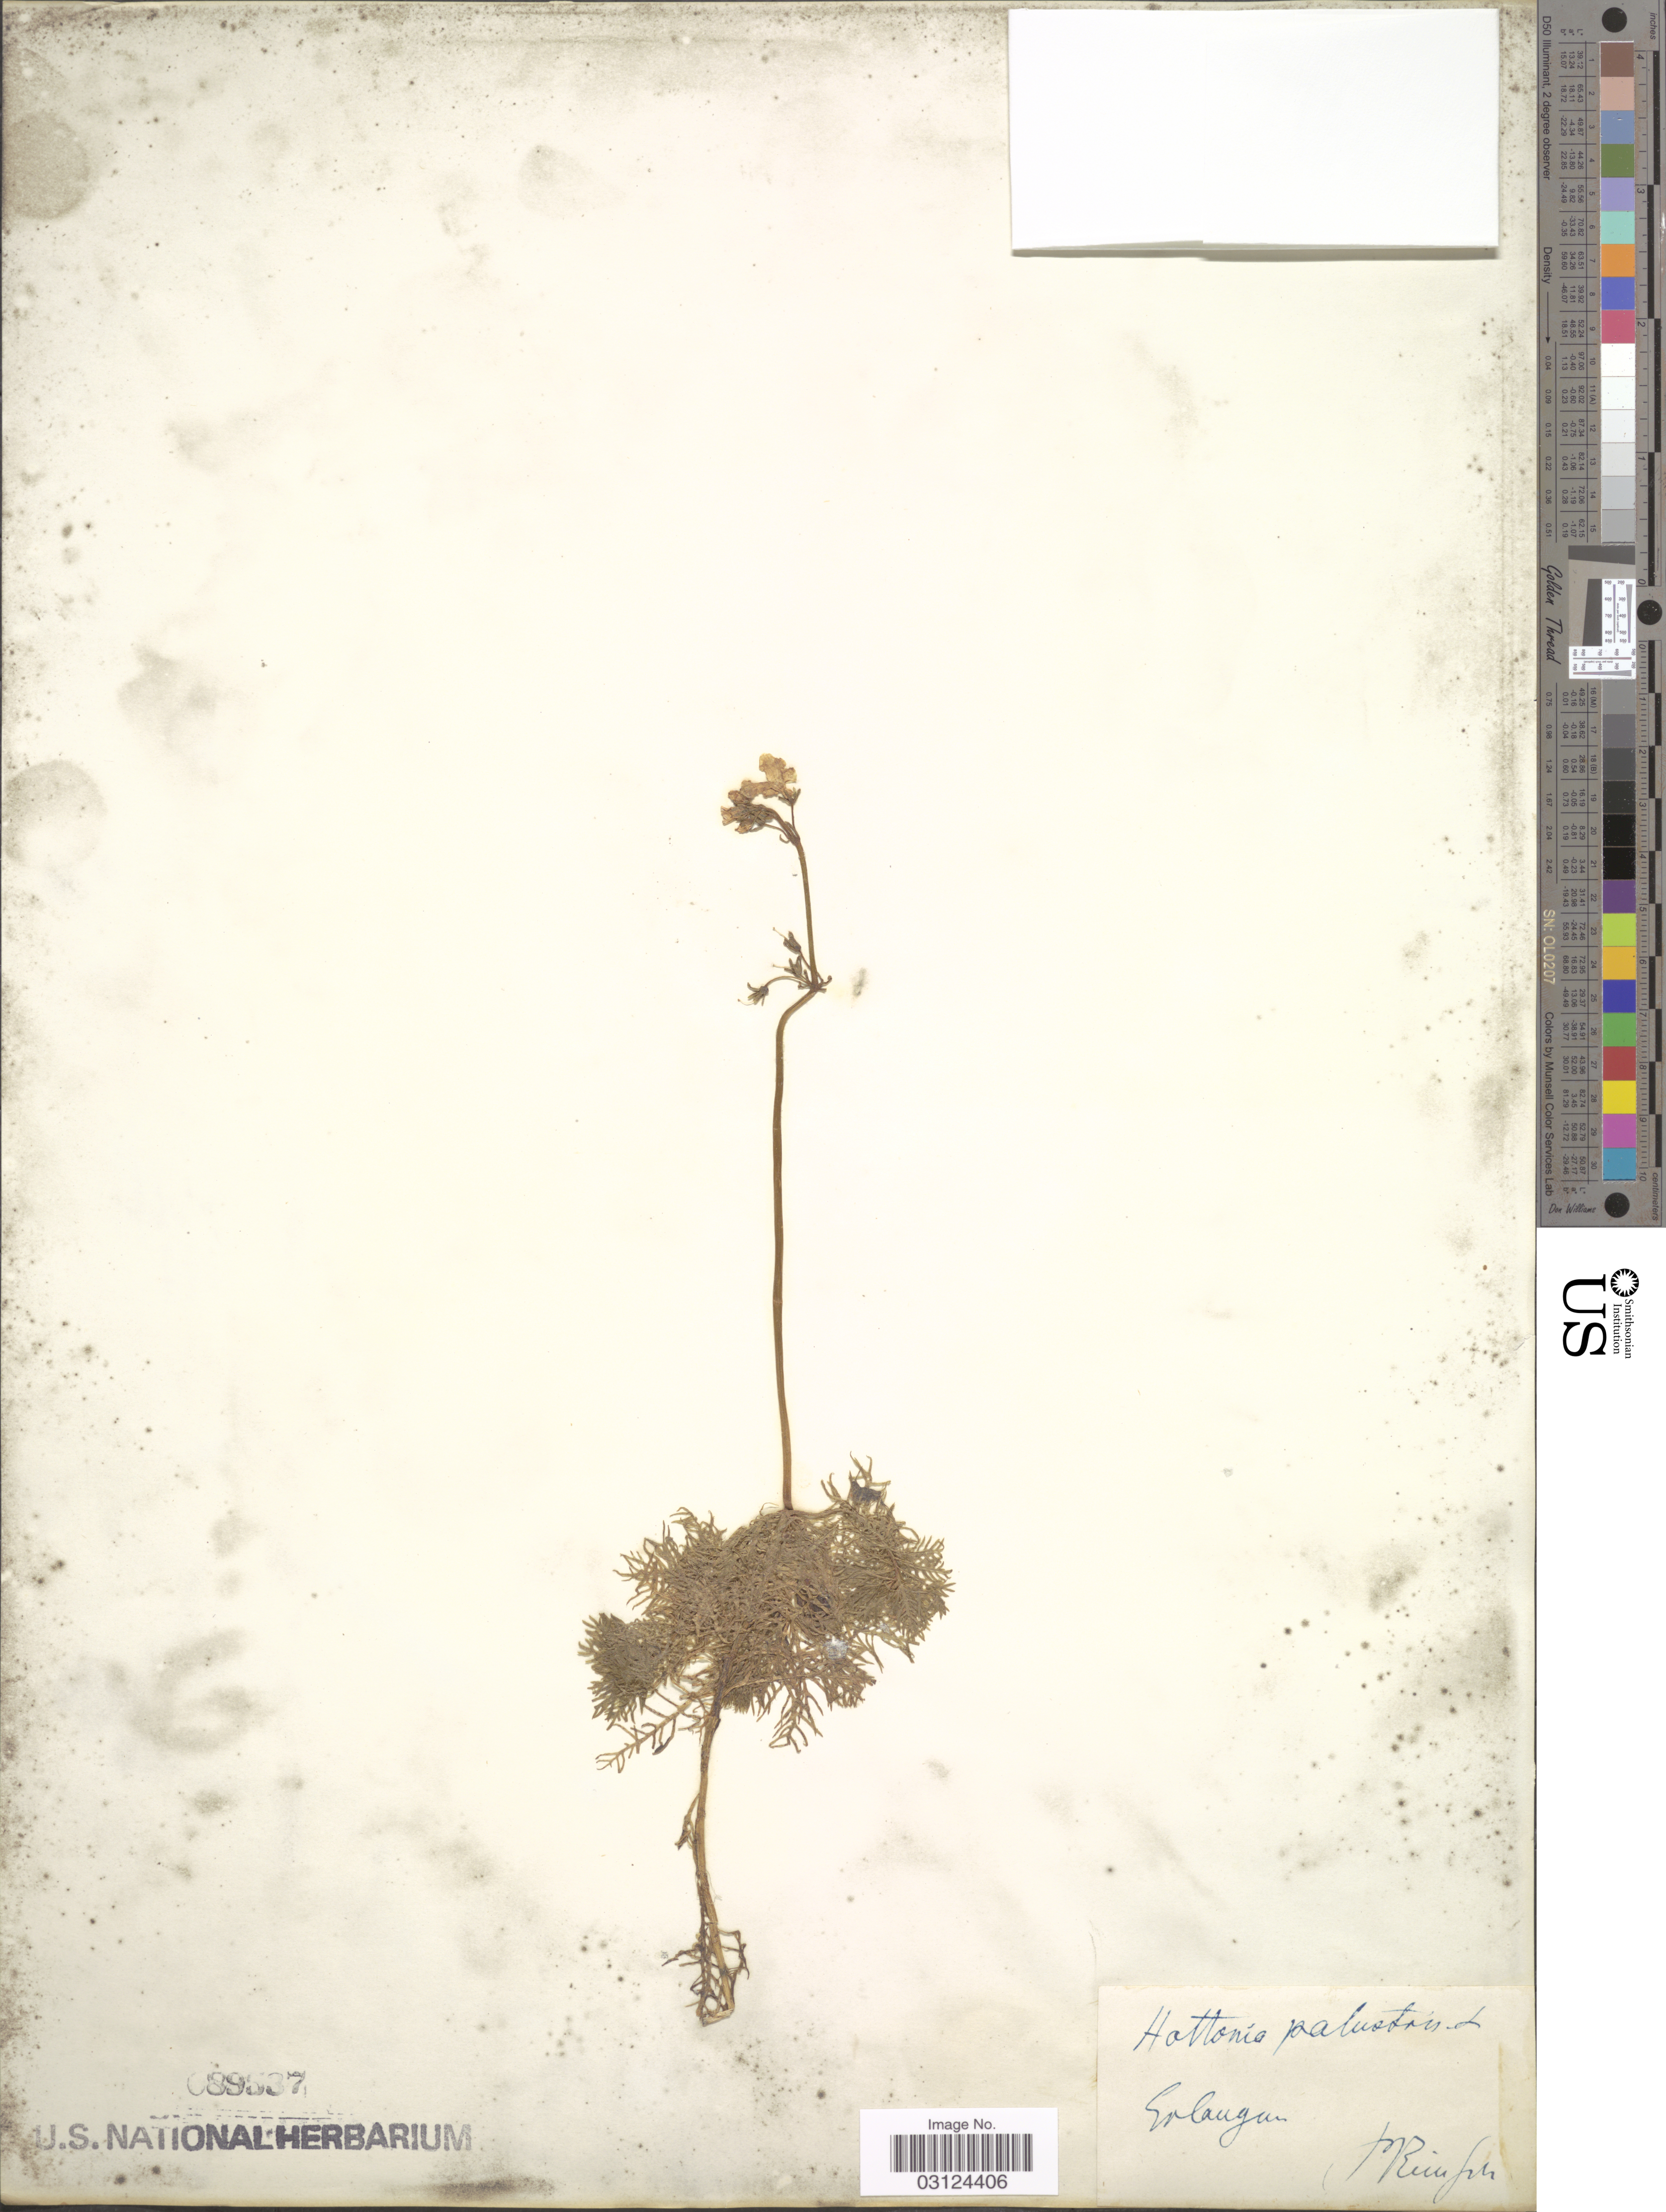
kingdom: Plantae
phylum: Tracheophyta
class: Magnoliopsida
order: Ericales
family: Primulaceae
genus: Hottonia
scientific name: Hottonia palustris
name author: L.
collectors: P. Reinsch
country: Germany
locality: Erlangan.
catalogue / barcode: US 89537